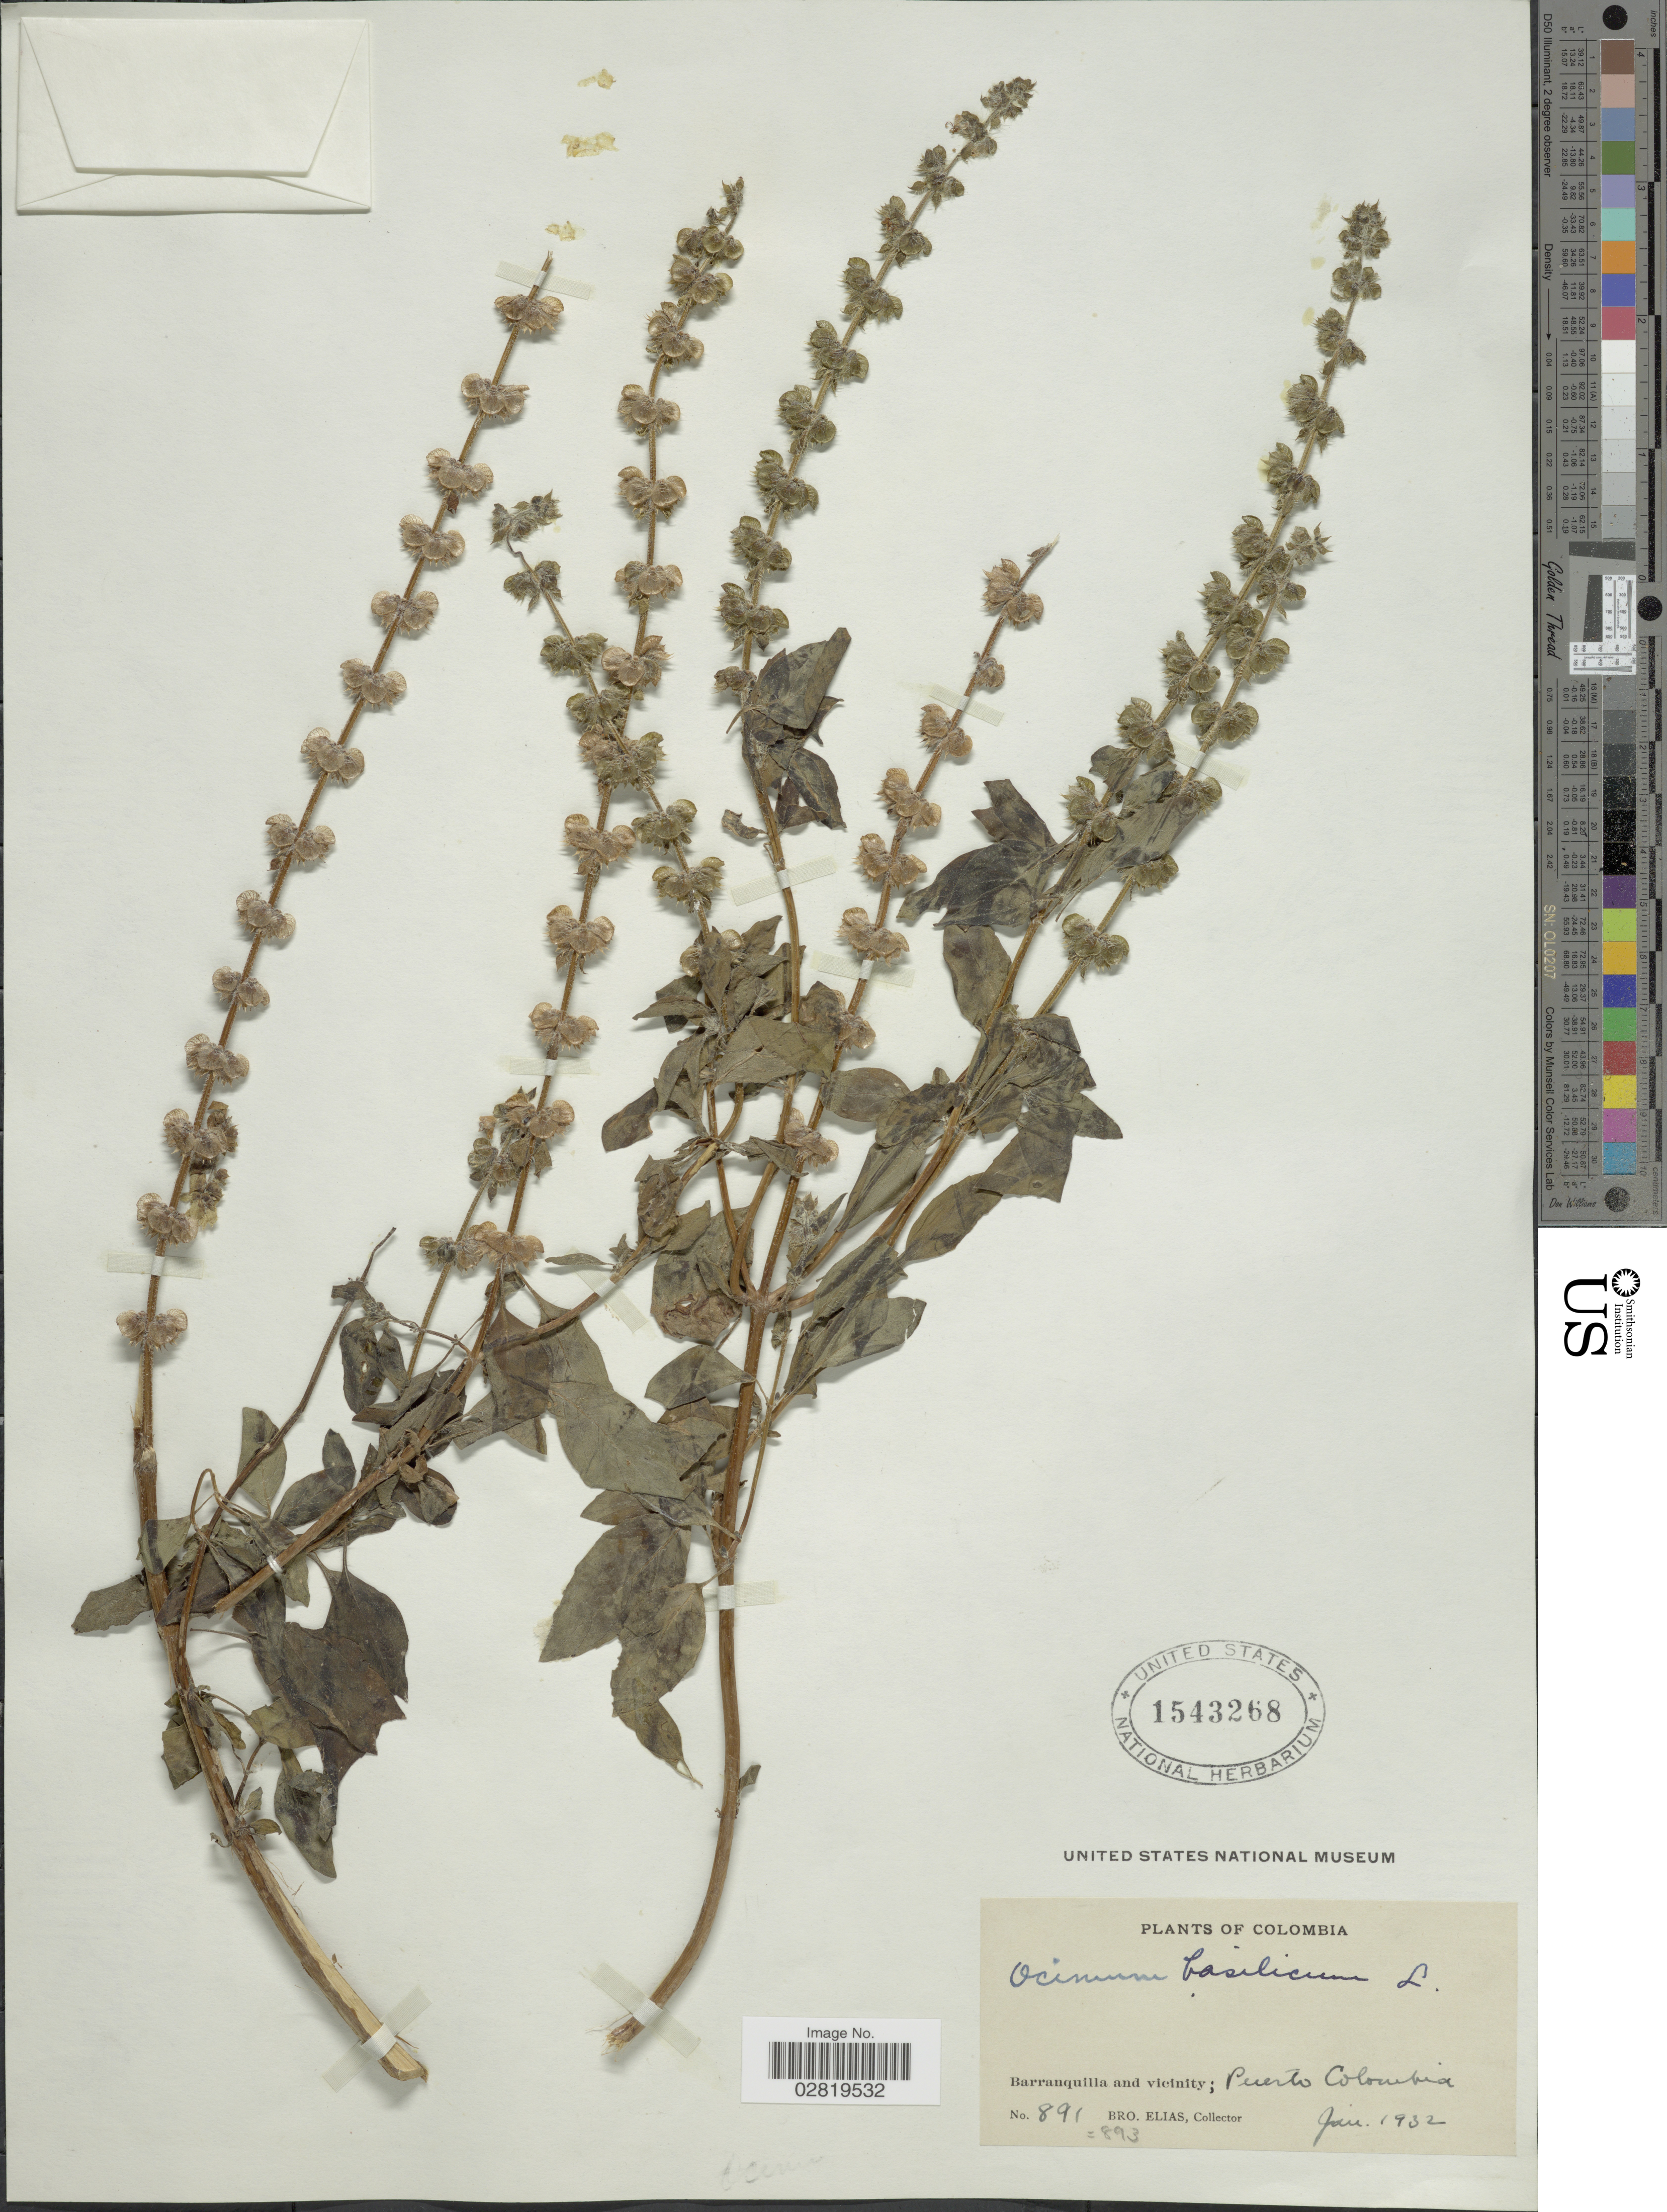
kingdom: Plantae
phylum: Tracheophyta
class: Magnoliopsida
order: Lamiales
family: Lamiaceae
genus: Ocimum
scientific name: Ocimum basilicum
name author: L.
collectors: Bro. Elias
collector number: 891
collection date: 1932-01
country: Colombia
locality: Barranquilla and vicinity; Puerto Colombia.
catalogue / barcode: US 1543268